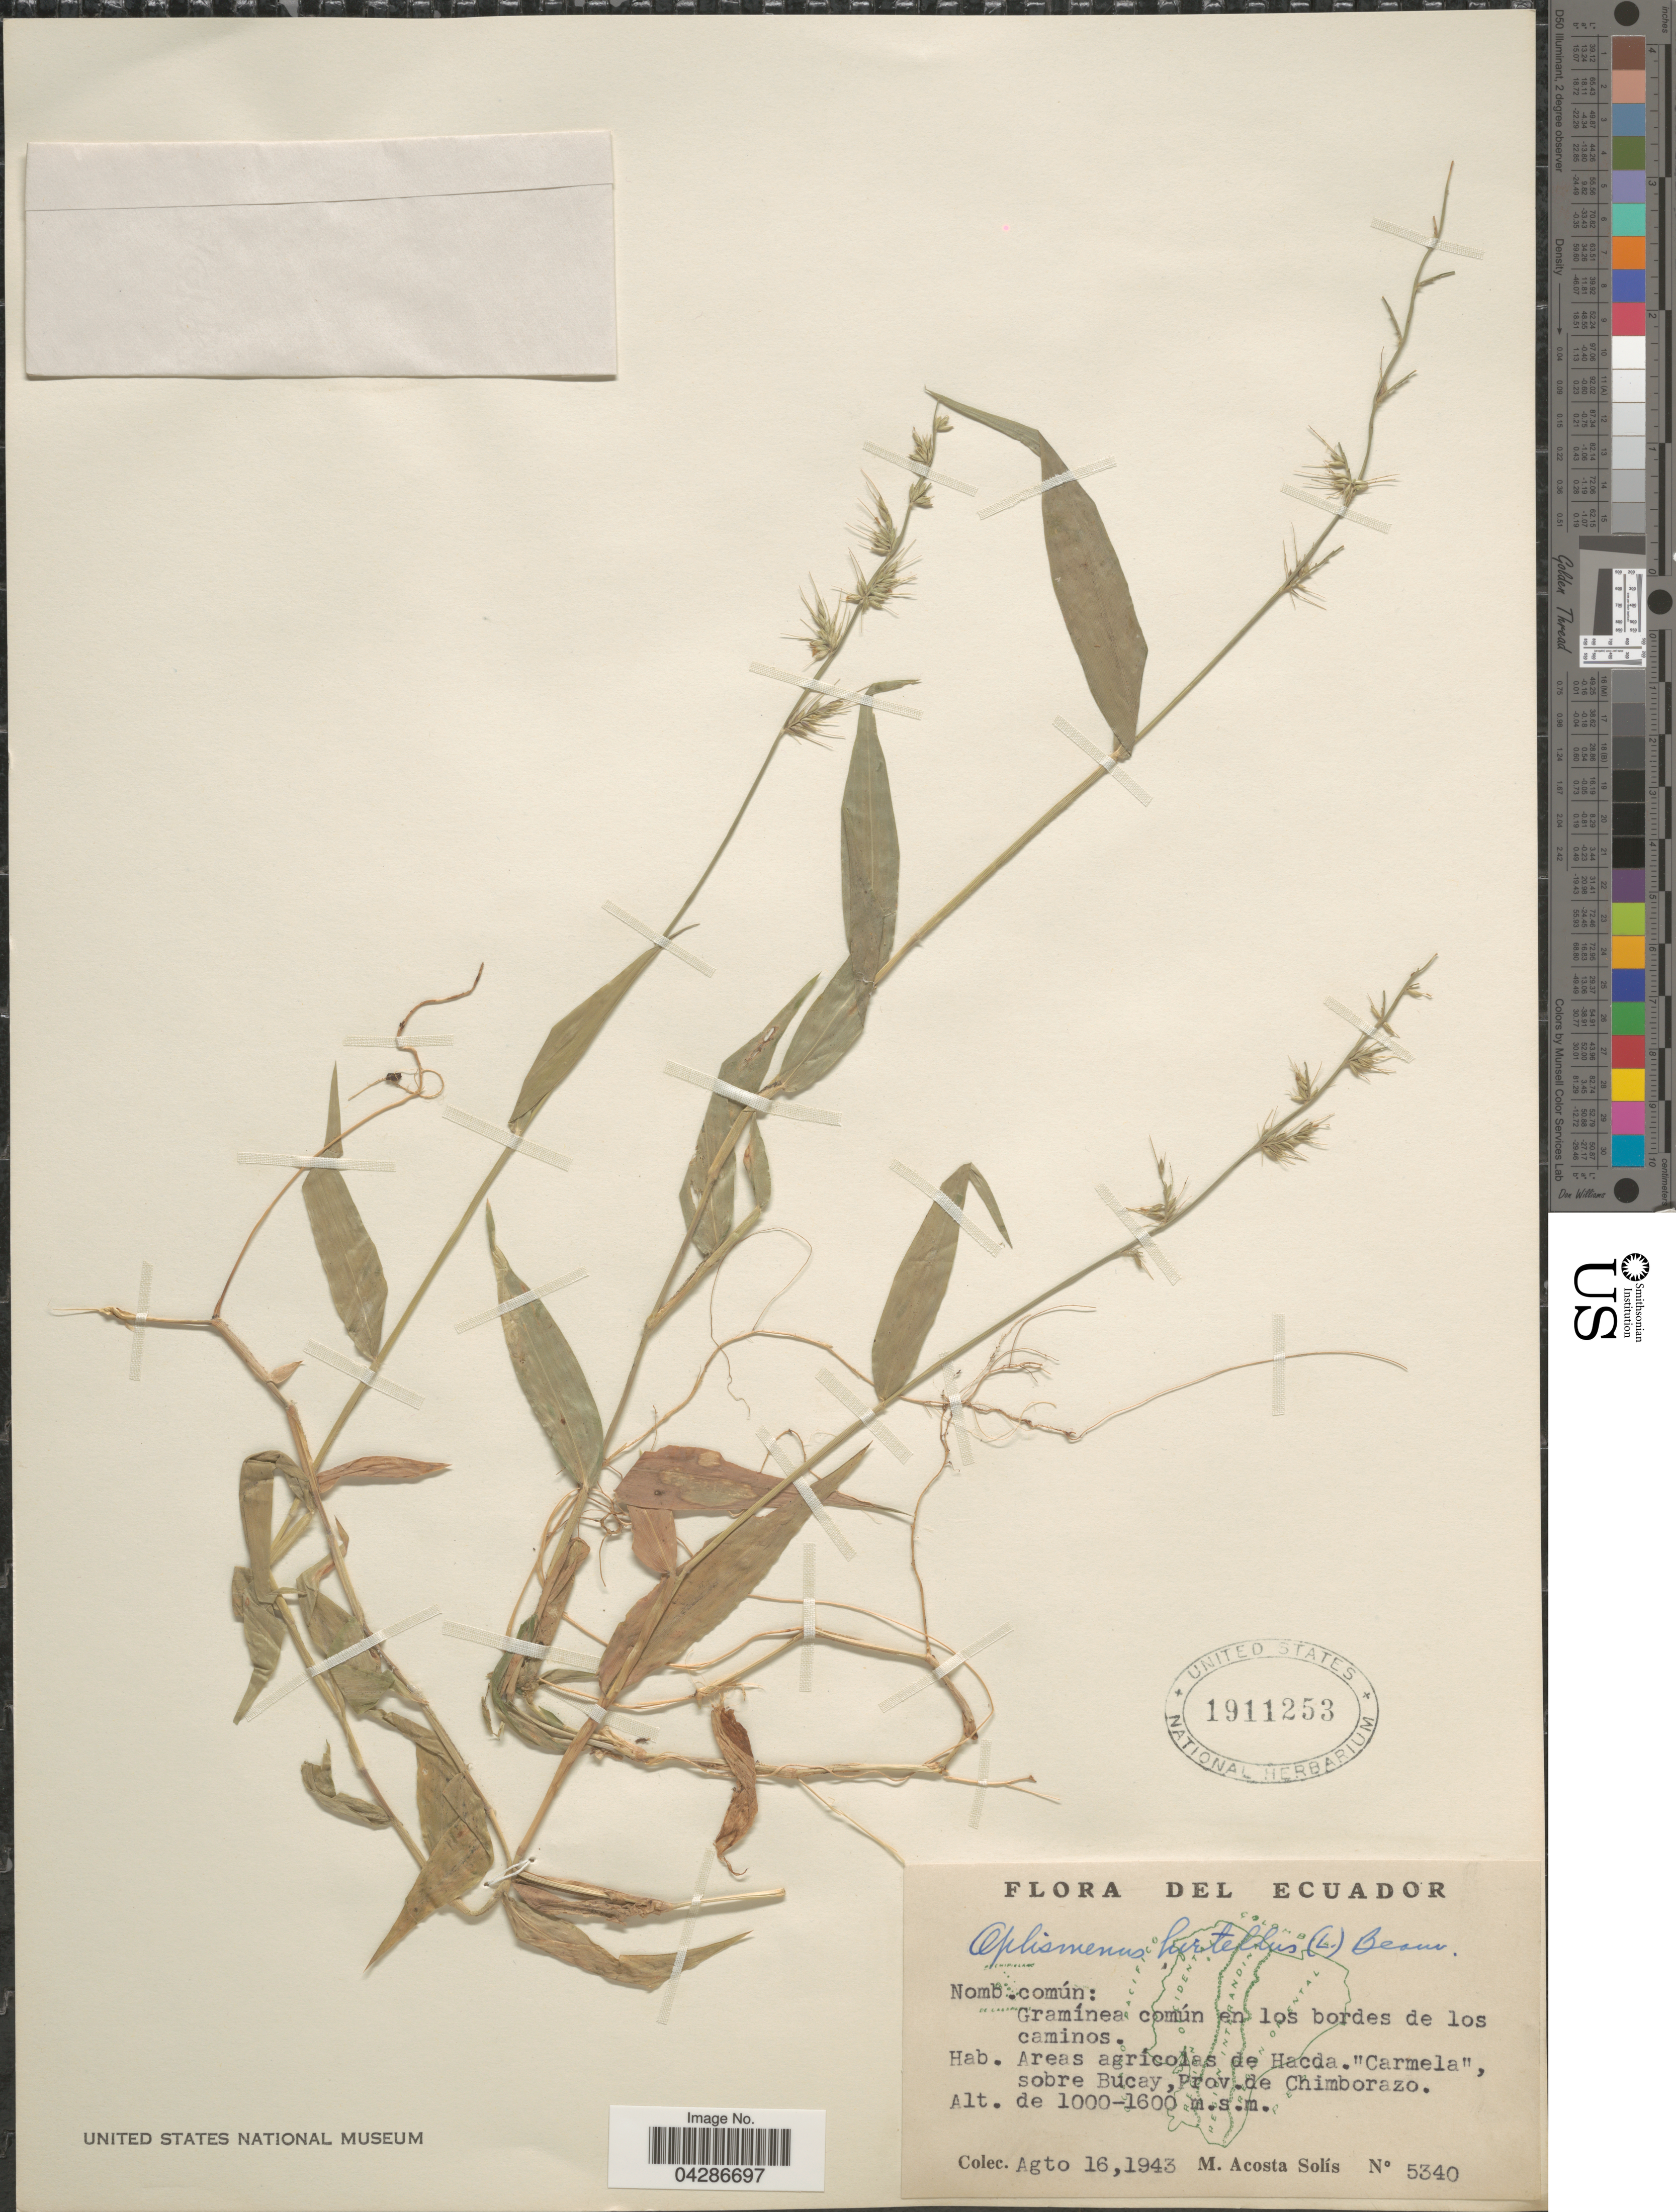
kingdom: Plantae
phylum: Tracheophyta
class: Liliopsida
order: Poales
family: Poaceae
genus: Oplismenus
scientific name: Oplismenus hirtellus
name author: (L.) P. Beauv.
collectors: M. Acosta Solis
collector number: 5340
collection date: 1943-08-16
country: Ecuador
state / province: Chimborazo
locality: Areas agricolas de Hacda. "Carmela", sobre Bucay.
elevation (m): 1000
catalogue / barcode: US 1911253